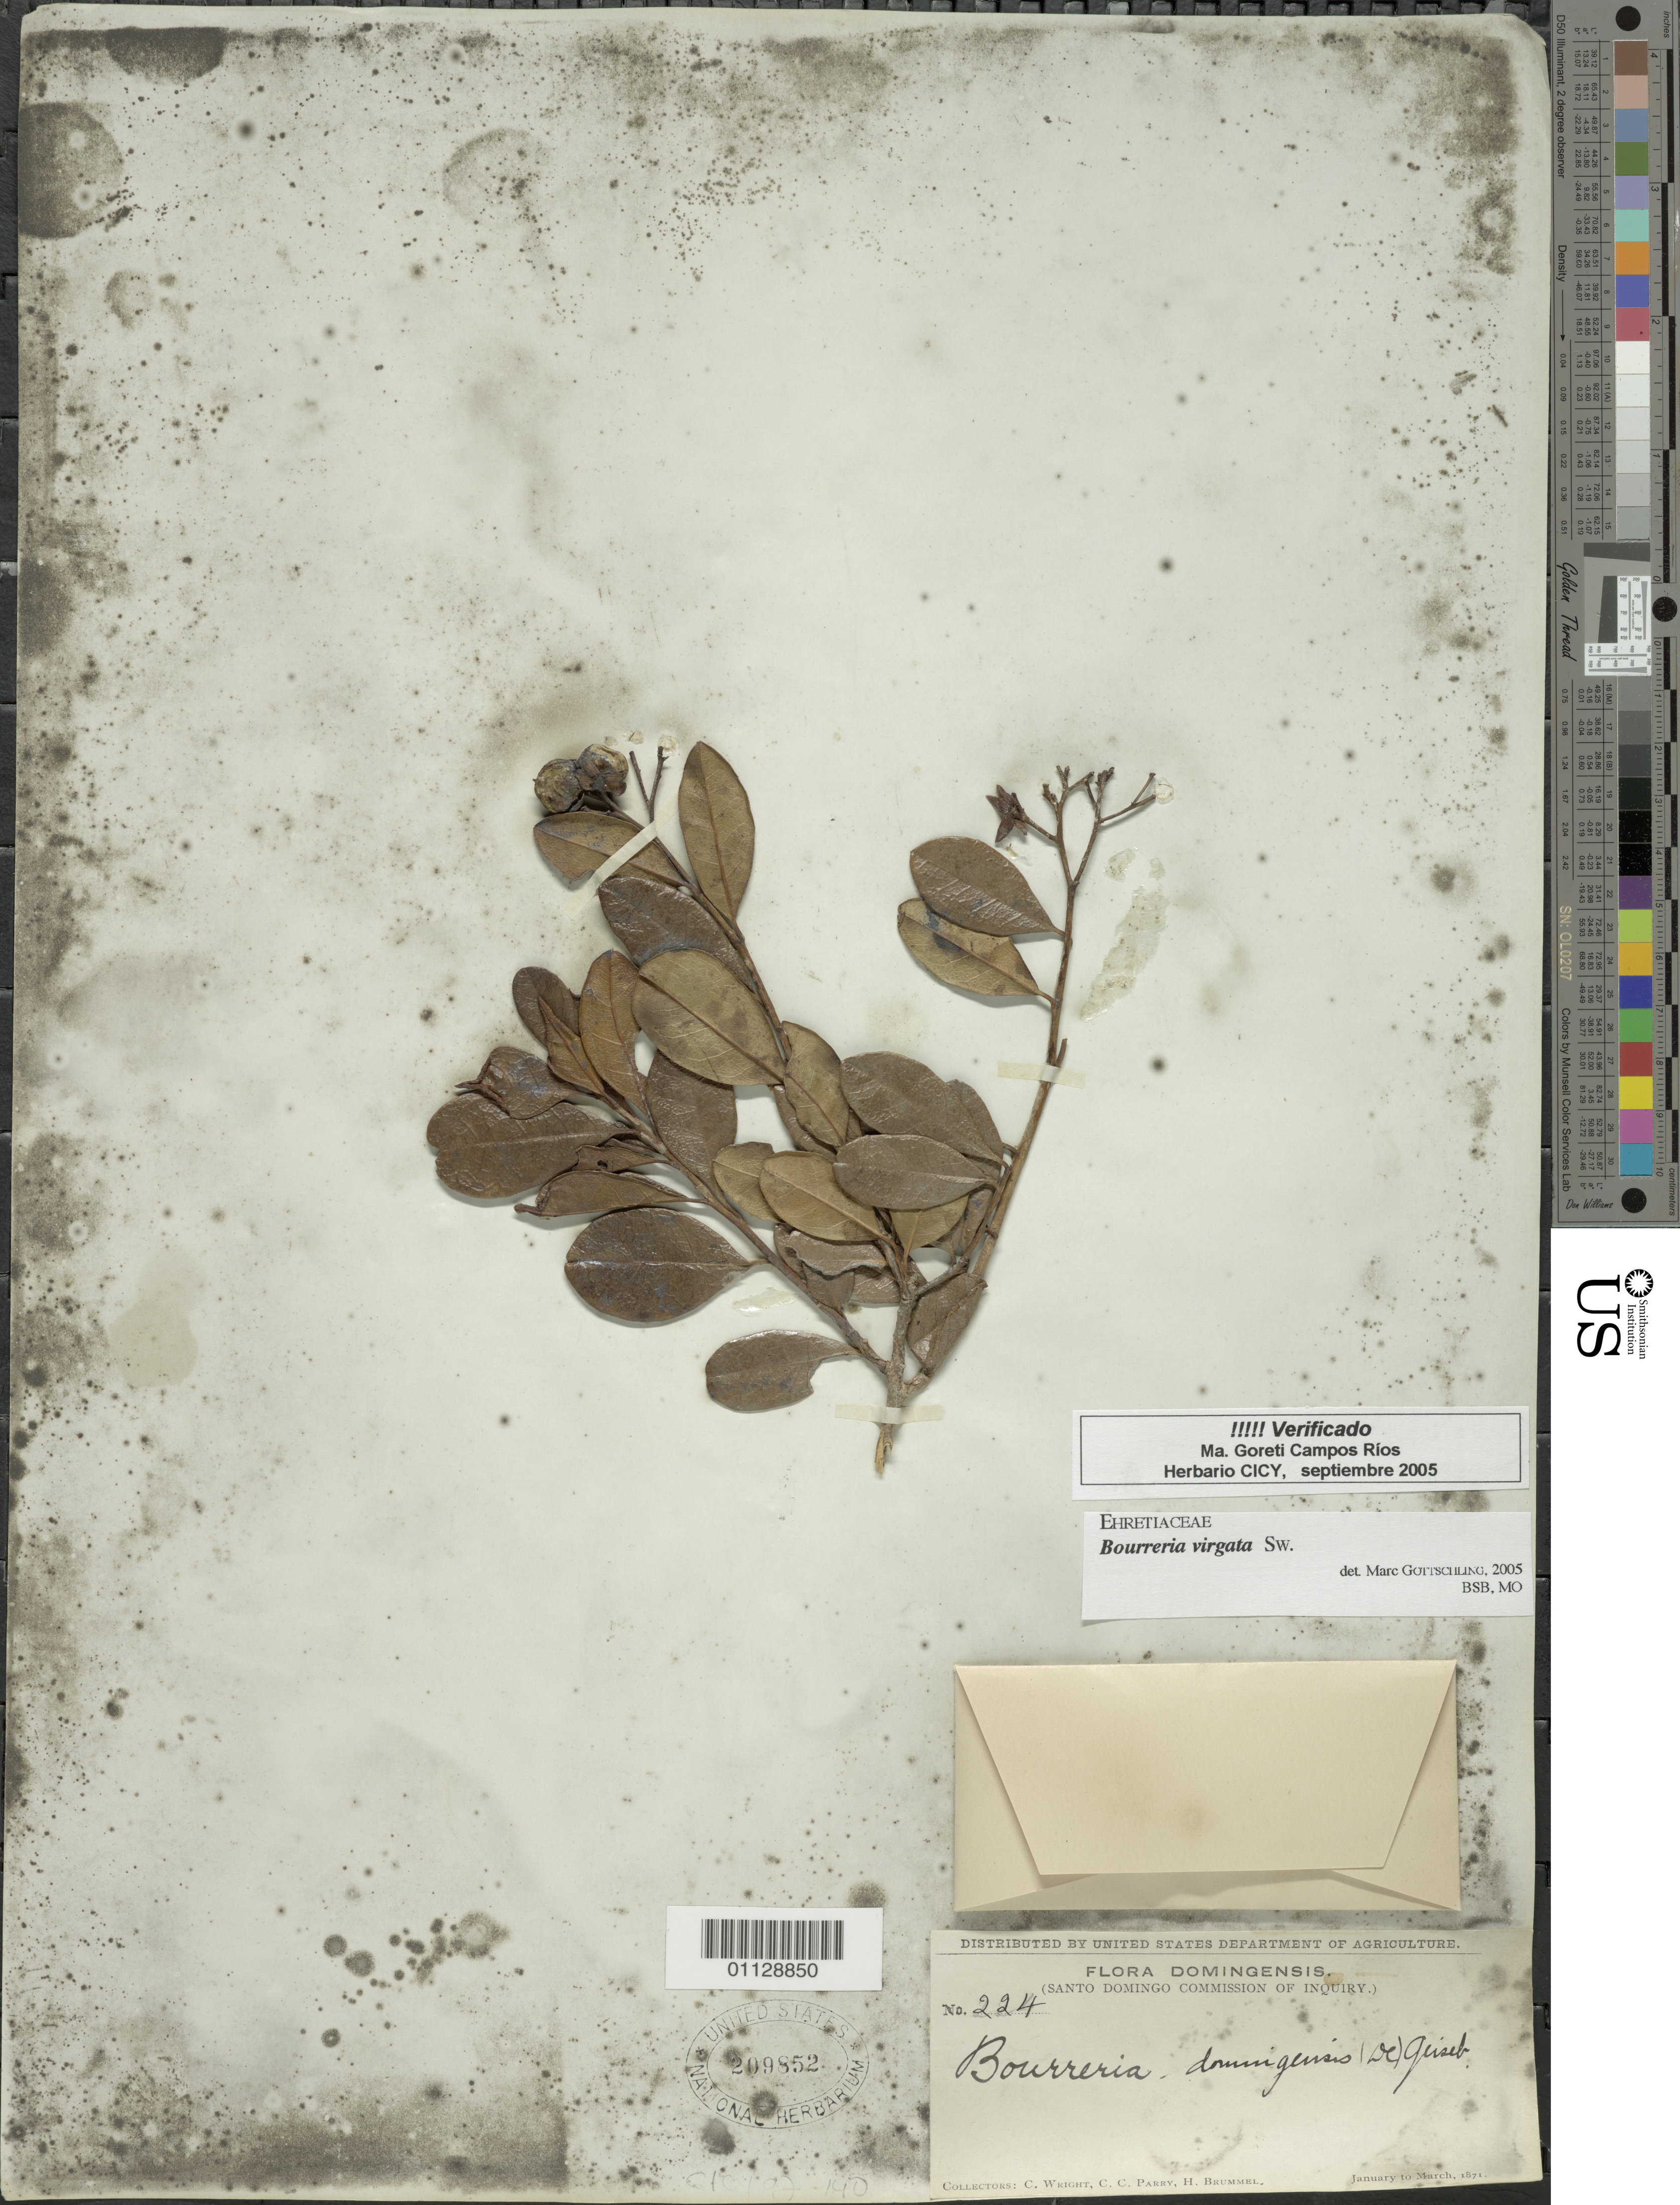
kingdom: Plantae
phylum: Tracheophyta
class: Magnoliopsida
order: Boraginales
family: Ehretiaceae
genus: Bourreria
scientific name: Bourreria virgata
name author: (Sw.) G. Don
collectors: C. Wright & H. Brummel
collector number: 224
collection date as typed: Jan 1871 to Mar 1871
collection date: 1871-01/1871-03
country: Dominican Republic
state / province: Santo Domingo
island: Hispaniola I.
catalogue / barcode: US 209852